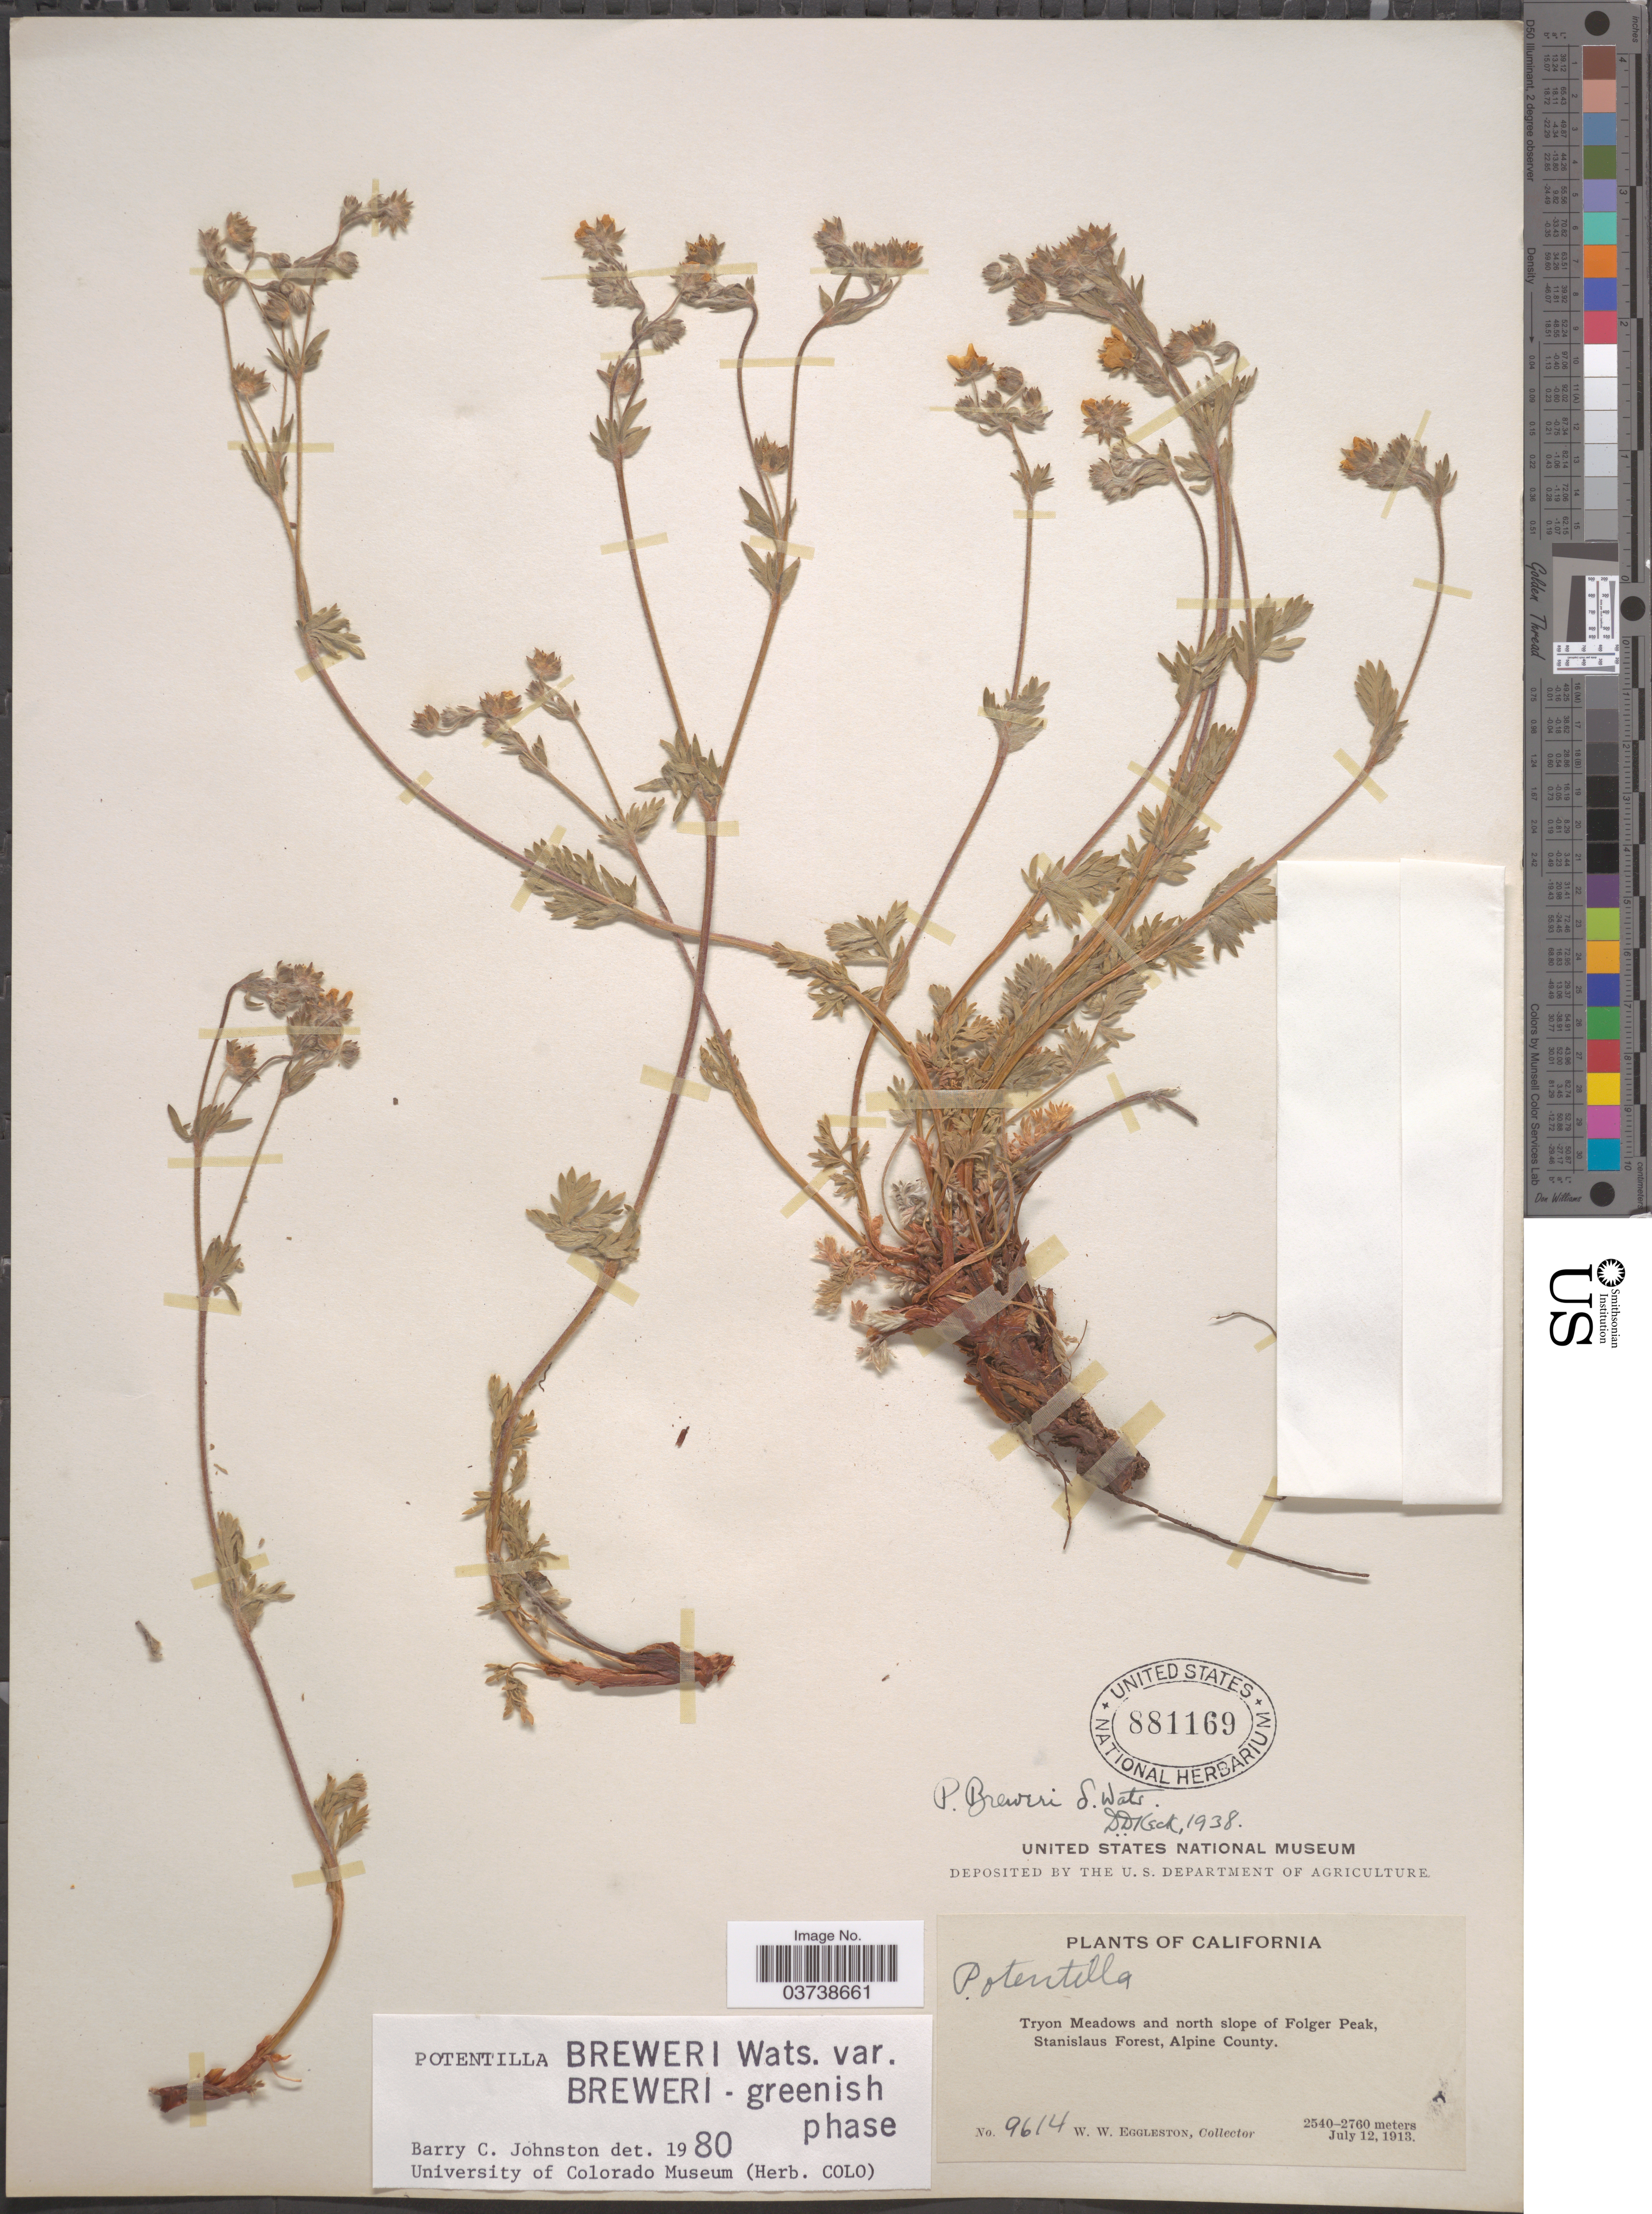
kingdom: Plantae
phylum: Tracheophyta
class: Magnoliopsida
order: Rosales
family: Rosaceae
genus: Potentilla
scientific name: Potentilla breweri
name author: S. Watson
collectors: W. W. Eggleston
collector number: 9614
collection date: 1913-07-12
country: United States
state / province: California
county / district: Alpine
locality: Tryon Meadows and north slope of Folger Peak, Stanislaus Forest, Alpine County.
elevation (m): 2540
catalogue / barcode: US 881169